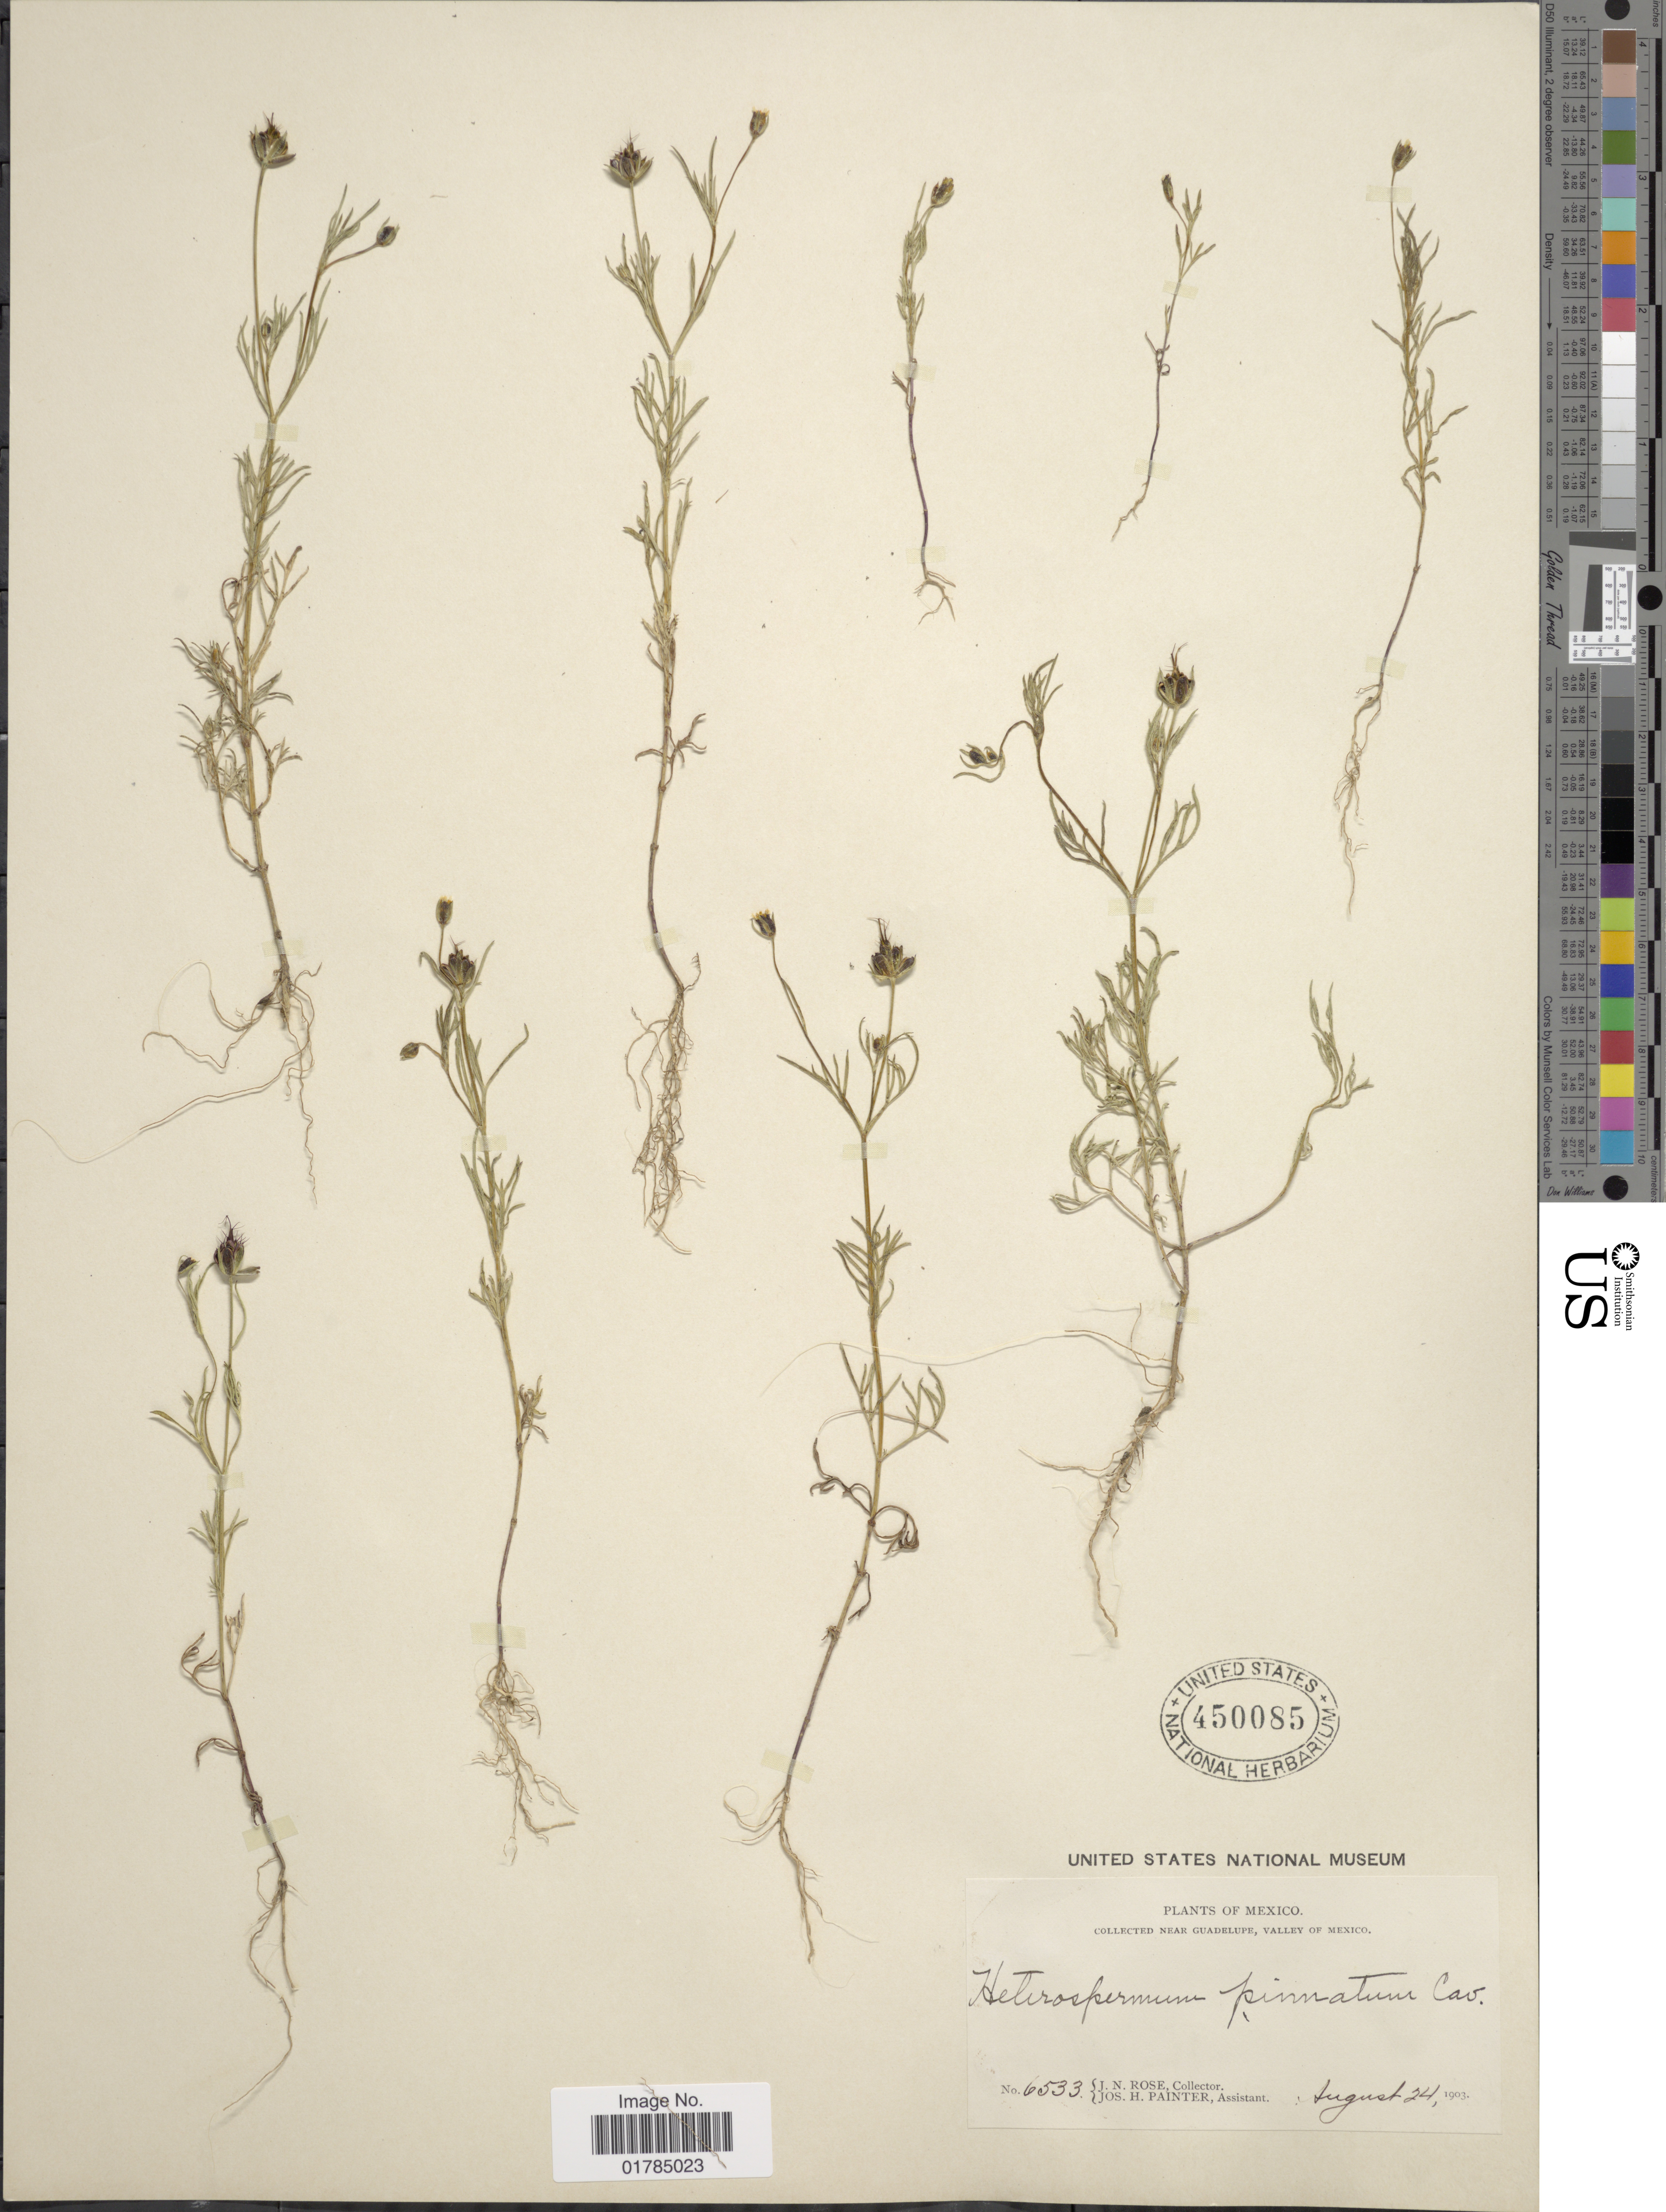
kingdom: Plantae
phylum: Tracheophyta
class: Magnoliopsida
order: Asterales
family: Asteraceae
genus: Heterosperma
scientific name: Heterosperma pinnatum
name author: Cav.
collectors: J. N. Rose & J. H. Painter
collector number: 6533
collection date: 1903-08-24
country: Mexico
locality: Near Guadelupe, Valley of Mexico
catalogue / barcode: US 450085